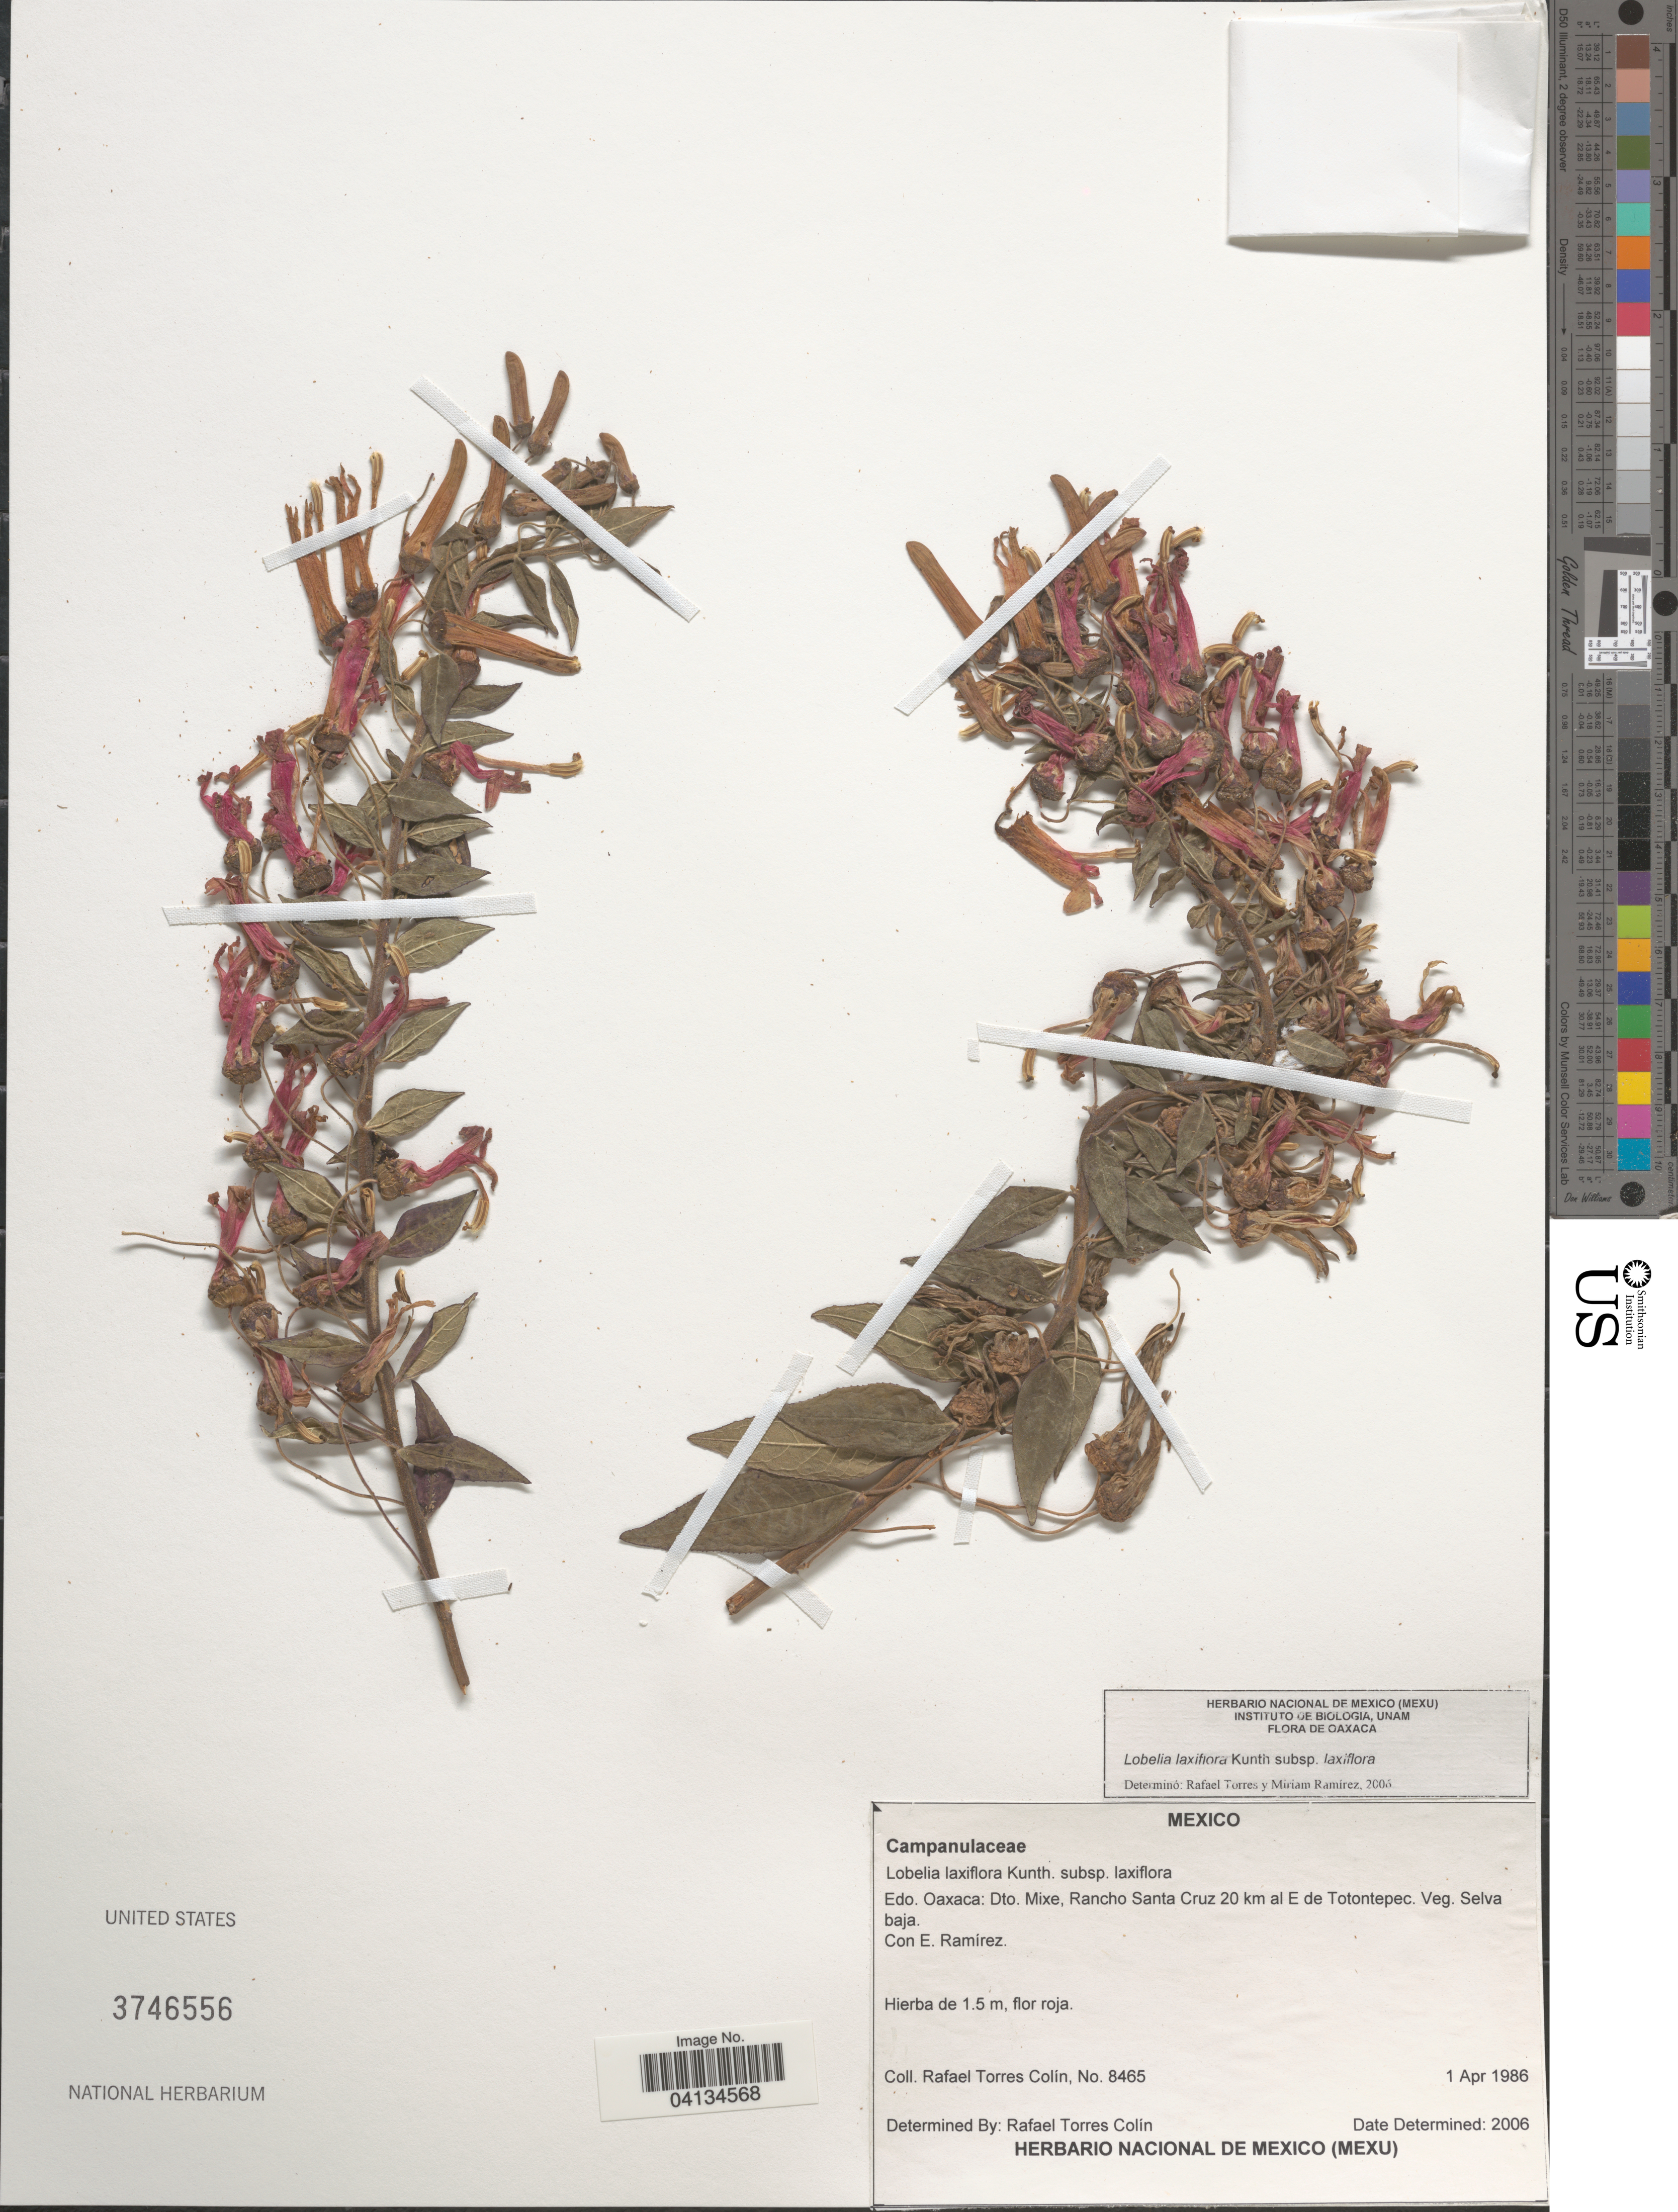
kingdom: Plantae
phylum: Tracheophyta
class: Magnoliopsida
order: Asterales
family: Campanulaceae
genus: Lobelia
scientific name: Lobelia laxiflora subsp. laxiflora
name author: Kunth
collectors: R. Torres C. & E. Ramírez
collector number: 8465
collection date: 1986-04-01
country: Mexico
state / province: Oaxaca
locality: Dto. Mixe, Rancho Santa Cruz 20 km al E de Totontepec.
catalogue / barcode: US 3746556